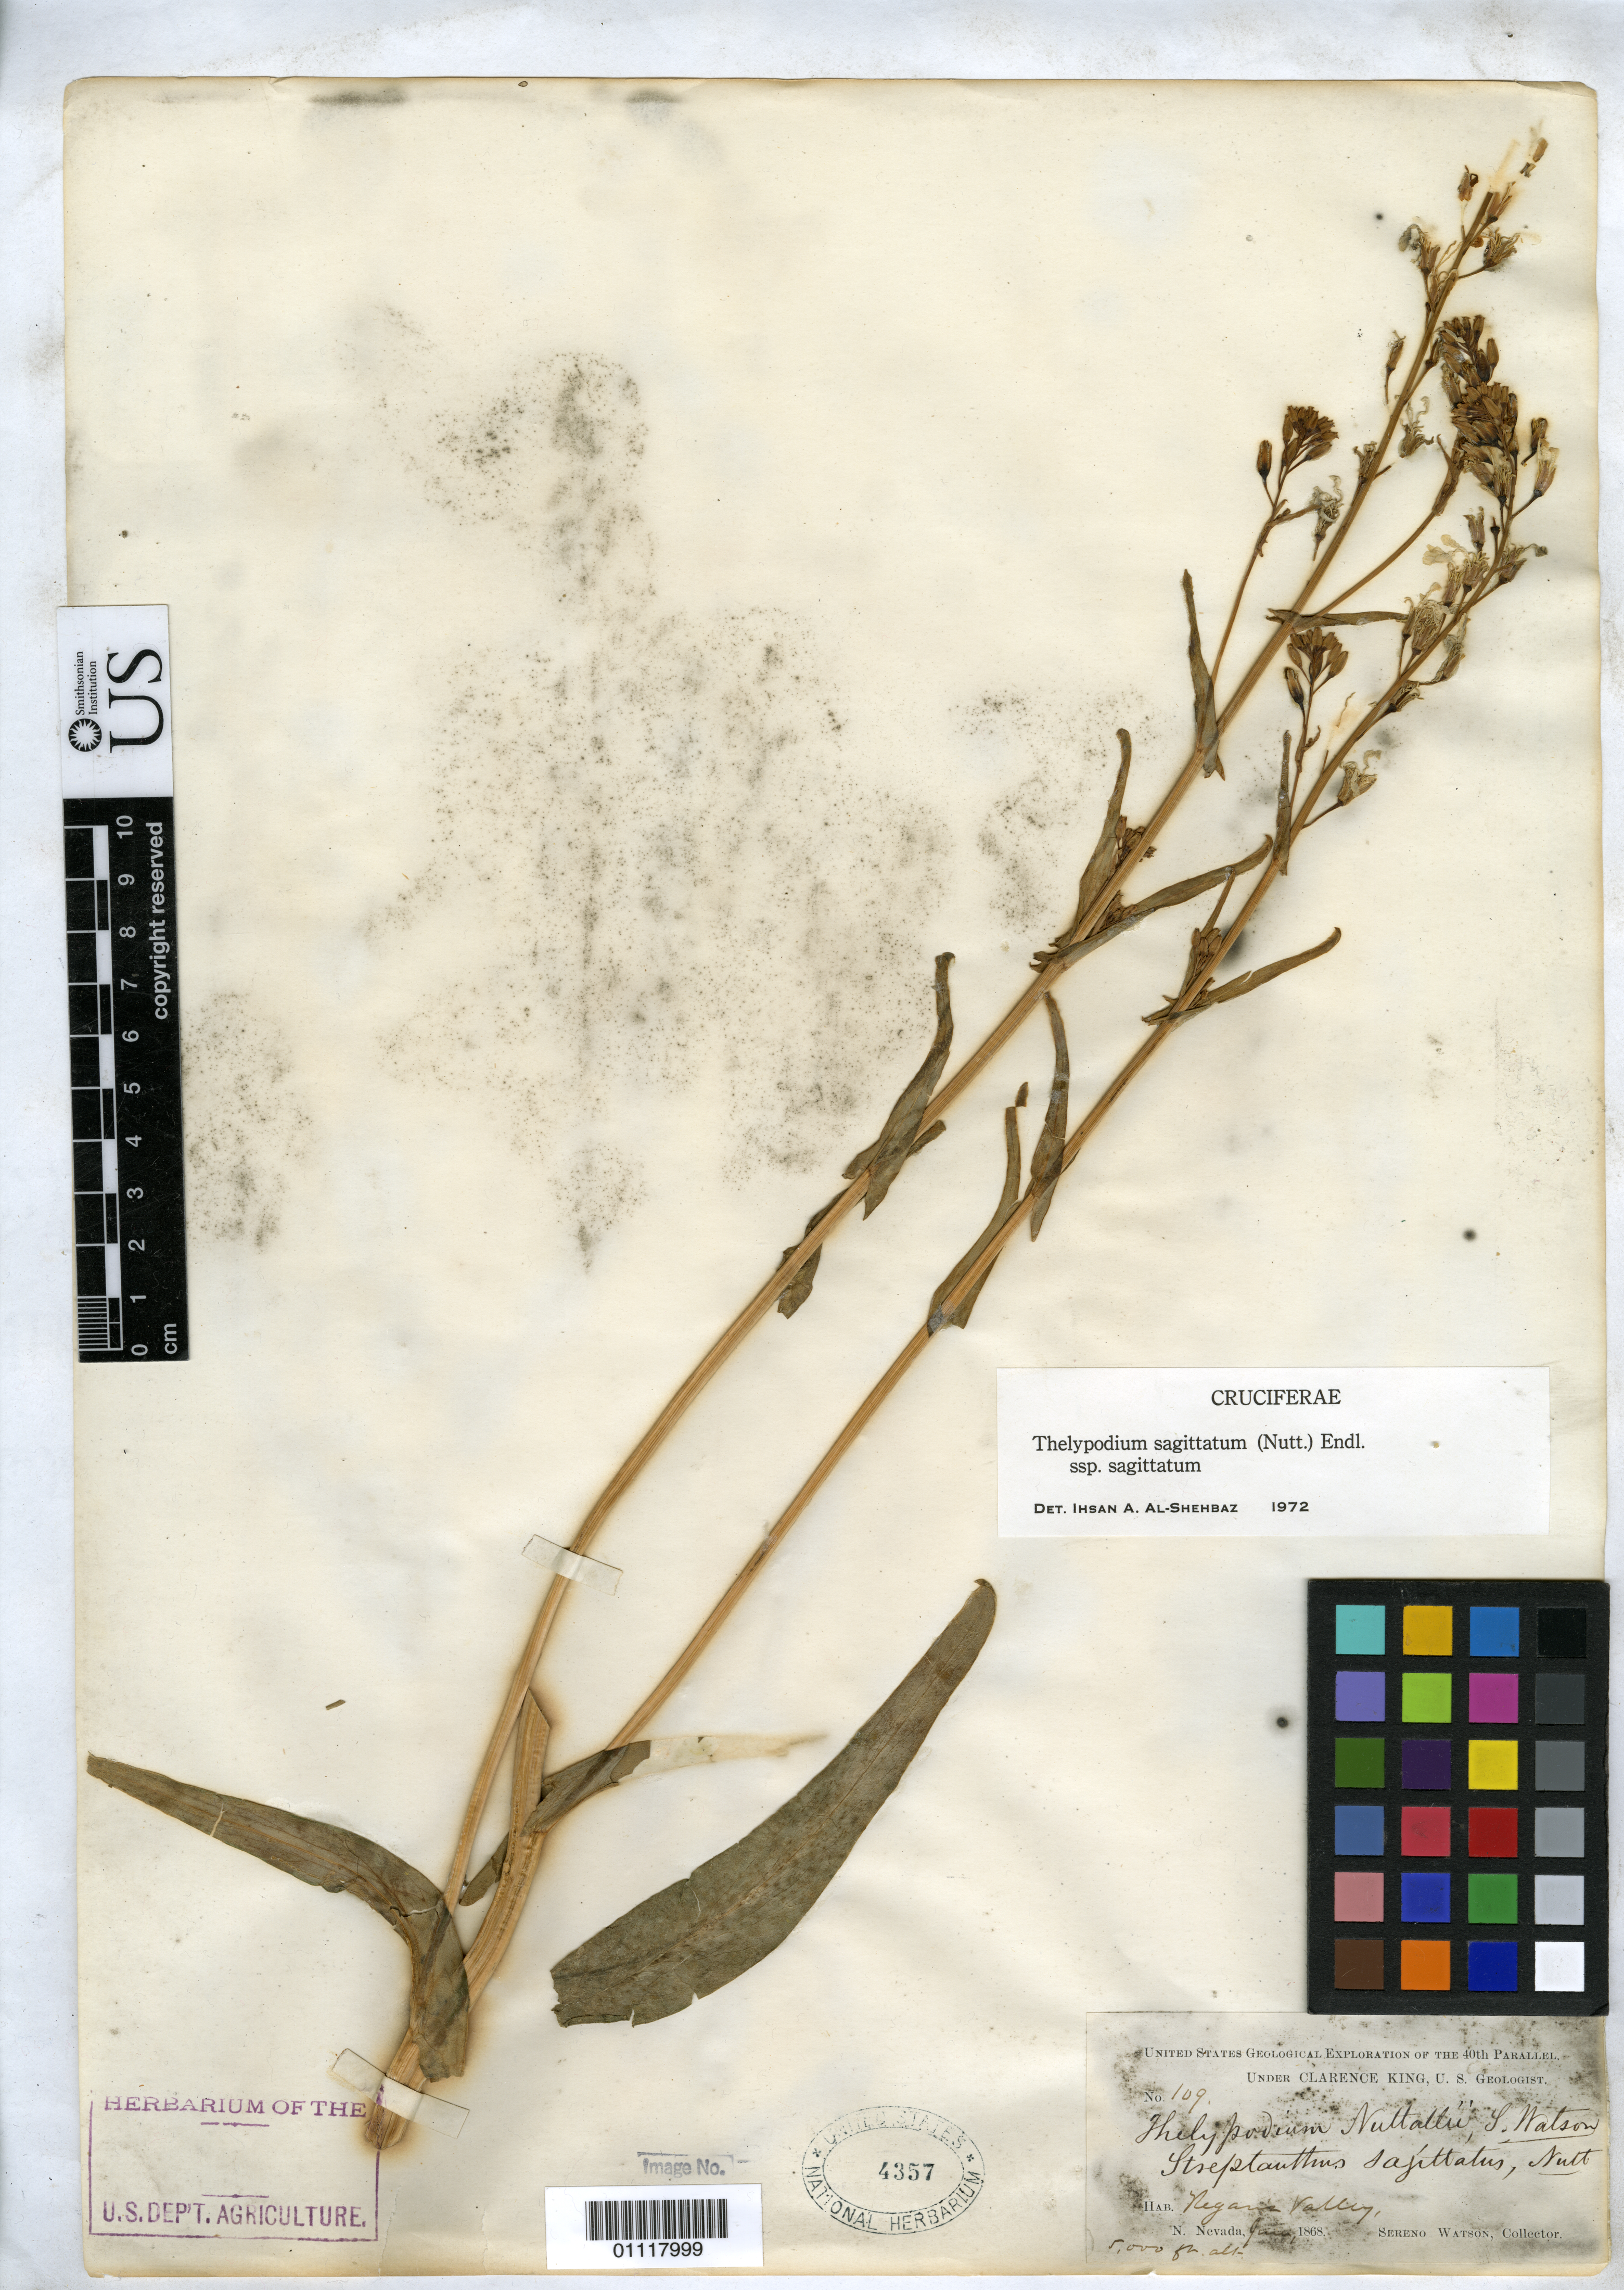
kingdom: Plantae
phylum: Tracheophyta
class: Magnoliopsida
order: Brassicales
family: Brassicaceae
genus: Thelypodium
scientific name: Thelypodium sagittatum subsp. sagittatum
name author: (Nutt.) Endl.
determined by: Al-Shehbaz, I. A., (MO), Missouri Botanical Garden (UNITED STATES)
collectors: S. Watson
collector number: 109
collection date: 1868-06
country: United States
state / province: Nevada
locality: Regan's Valley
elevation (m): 1524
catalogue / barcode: US 4357